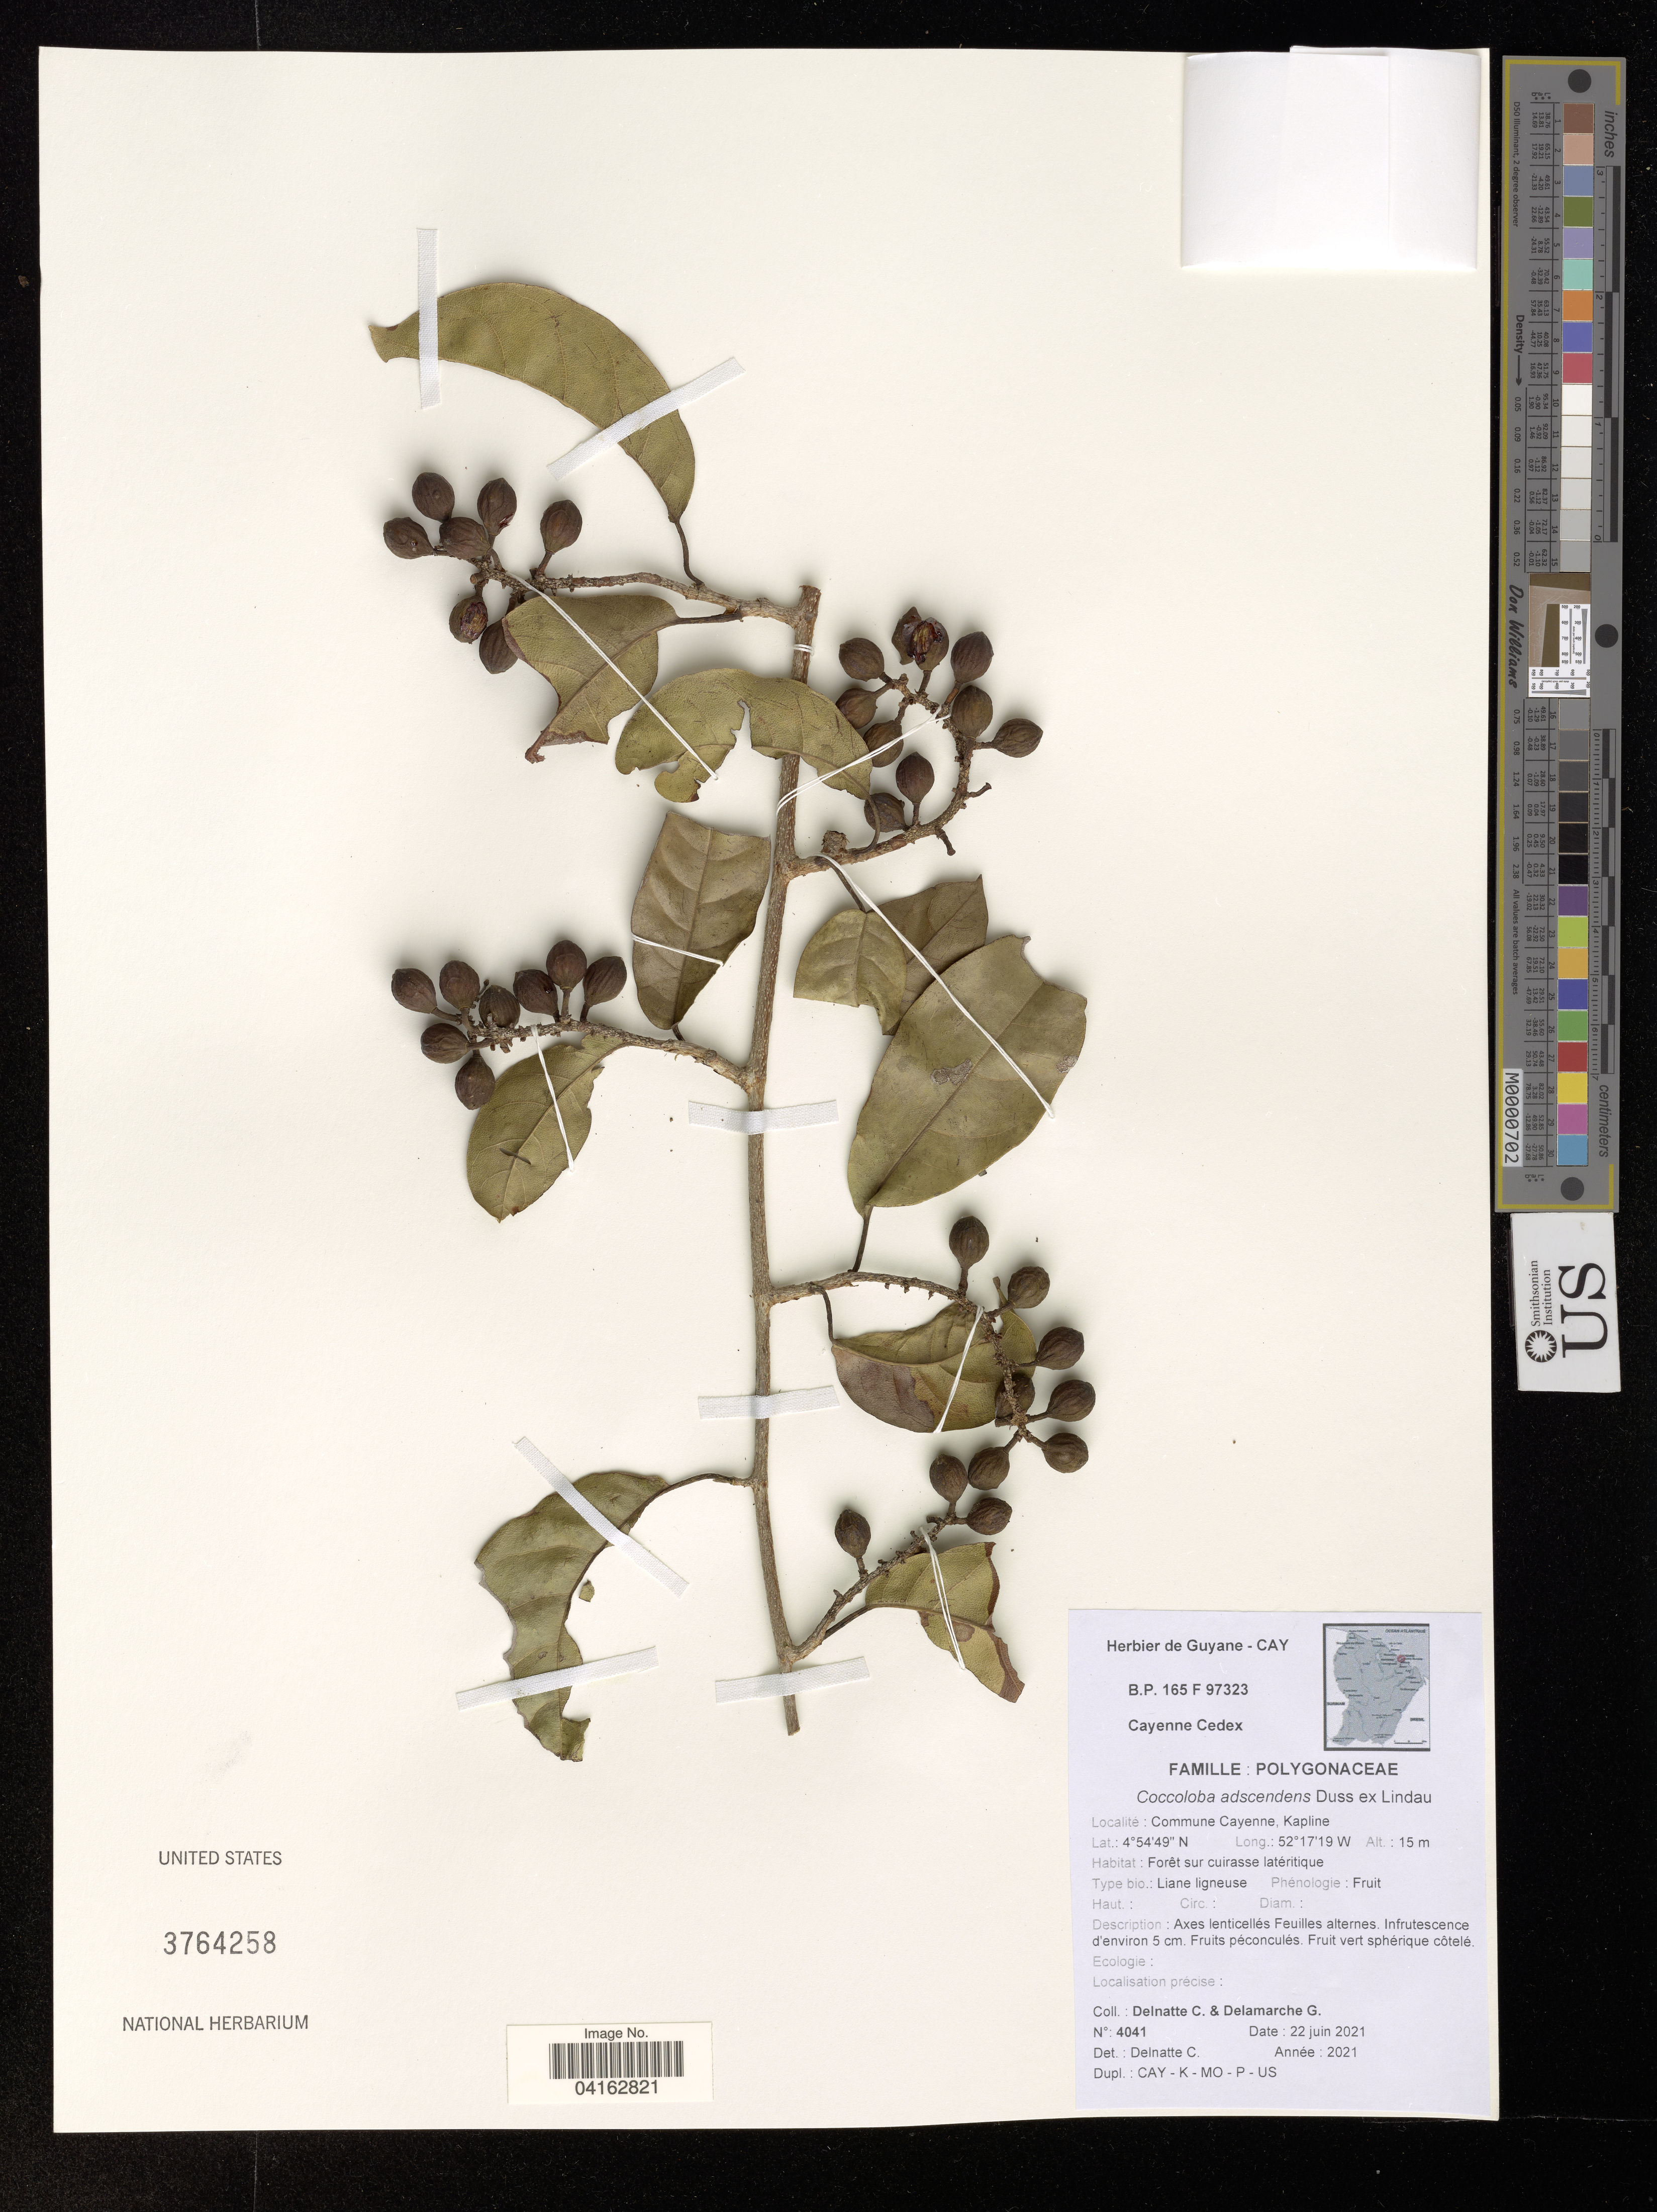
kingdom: Plantae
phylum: Tracheophyta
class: Magnoliopsida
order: Caryophyllales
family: Polygonaceae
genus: Coccoloba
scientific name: Coccoloba ascendens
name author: Duss ex Lindau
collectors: C. Delnatte & G. Delamarche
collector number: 4041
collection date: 2021-06-22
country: French Guiana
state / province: Cayenne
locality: Commune Cayenne, Kapline.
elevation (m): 15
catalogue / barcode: US 3764258